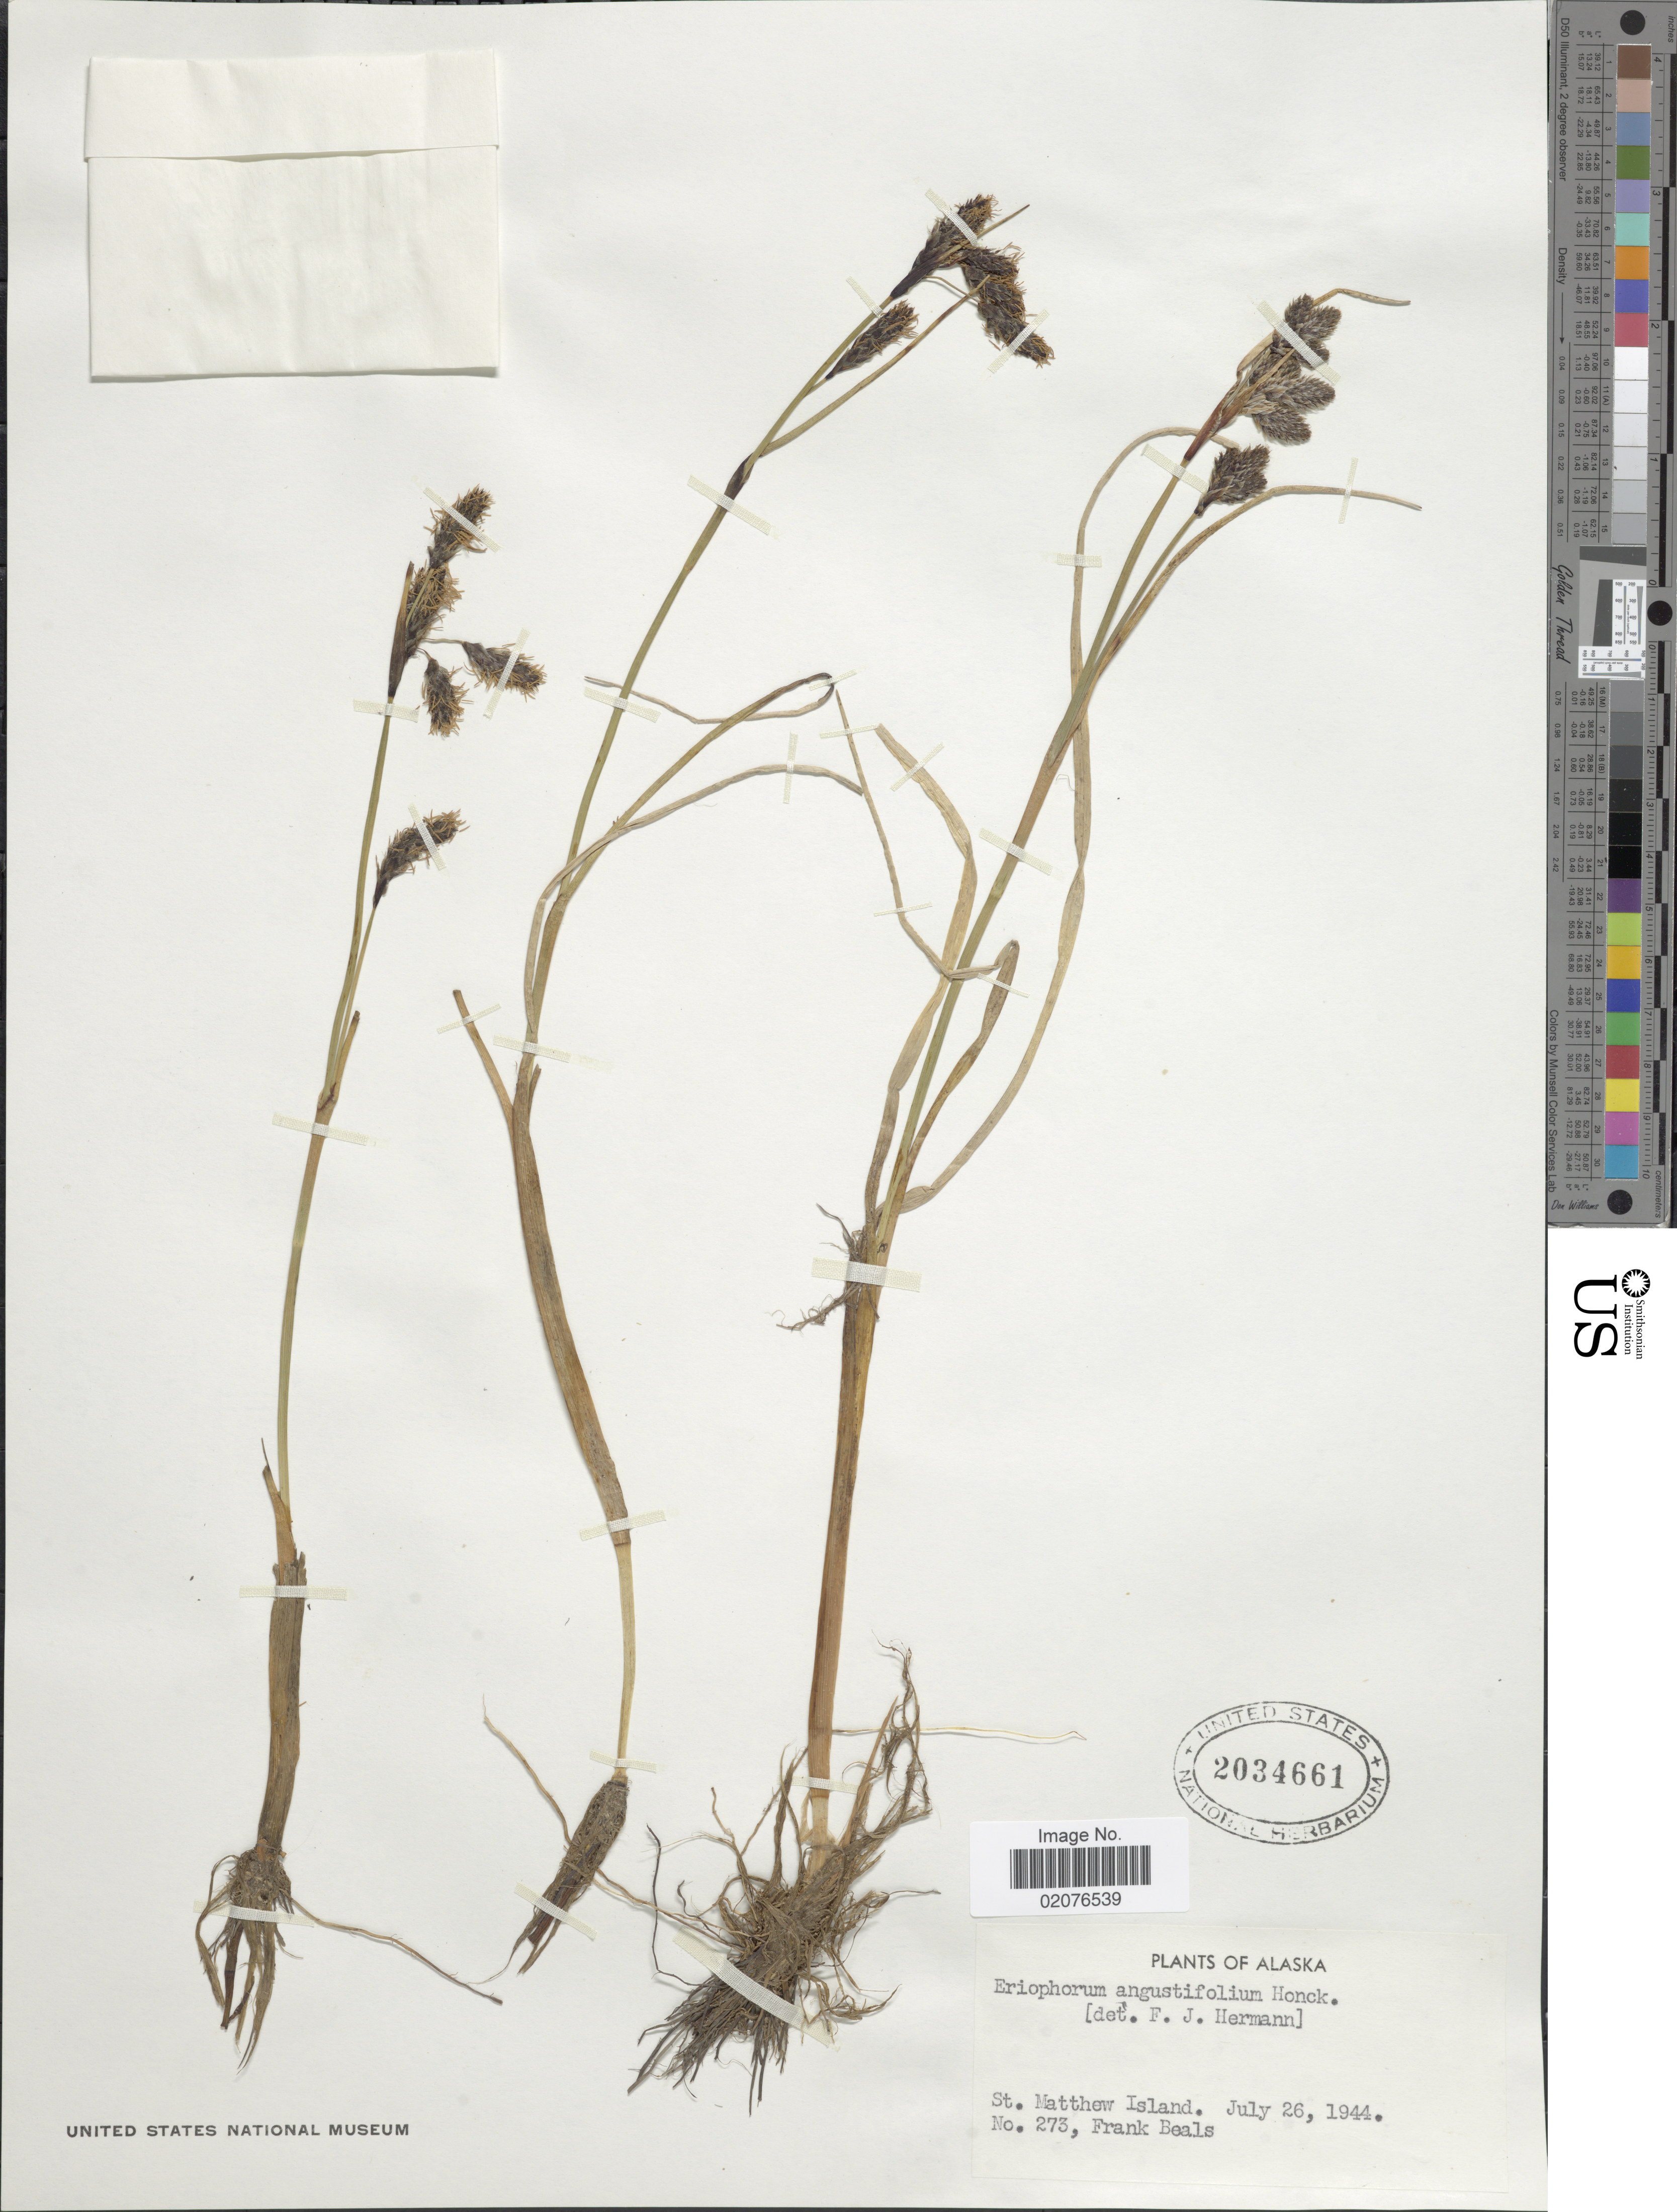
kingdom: Plantae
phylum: Tracheophyta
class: Liliopsida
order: Poales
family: Cyperaceae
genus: Eriophorum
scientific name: Eriophorum angustifolium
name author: Honck.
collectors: F. Beals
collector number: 273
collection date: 1944-07-26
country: United States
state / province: Alaska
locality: St Matthew Island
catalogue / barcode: US 2034661